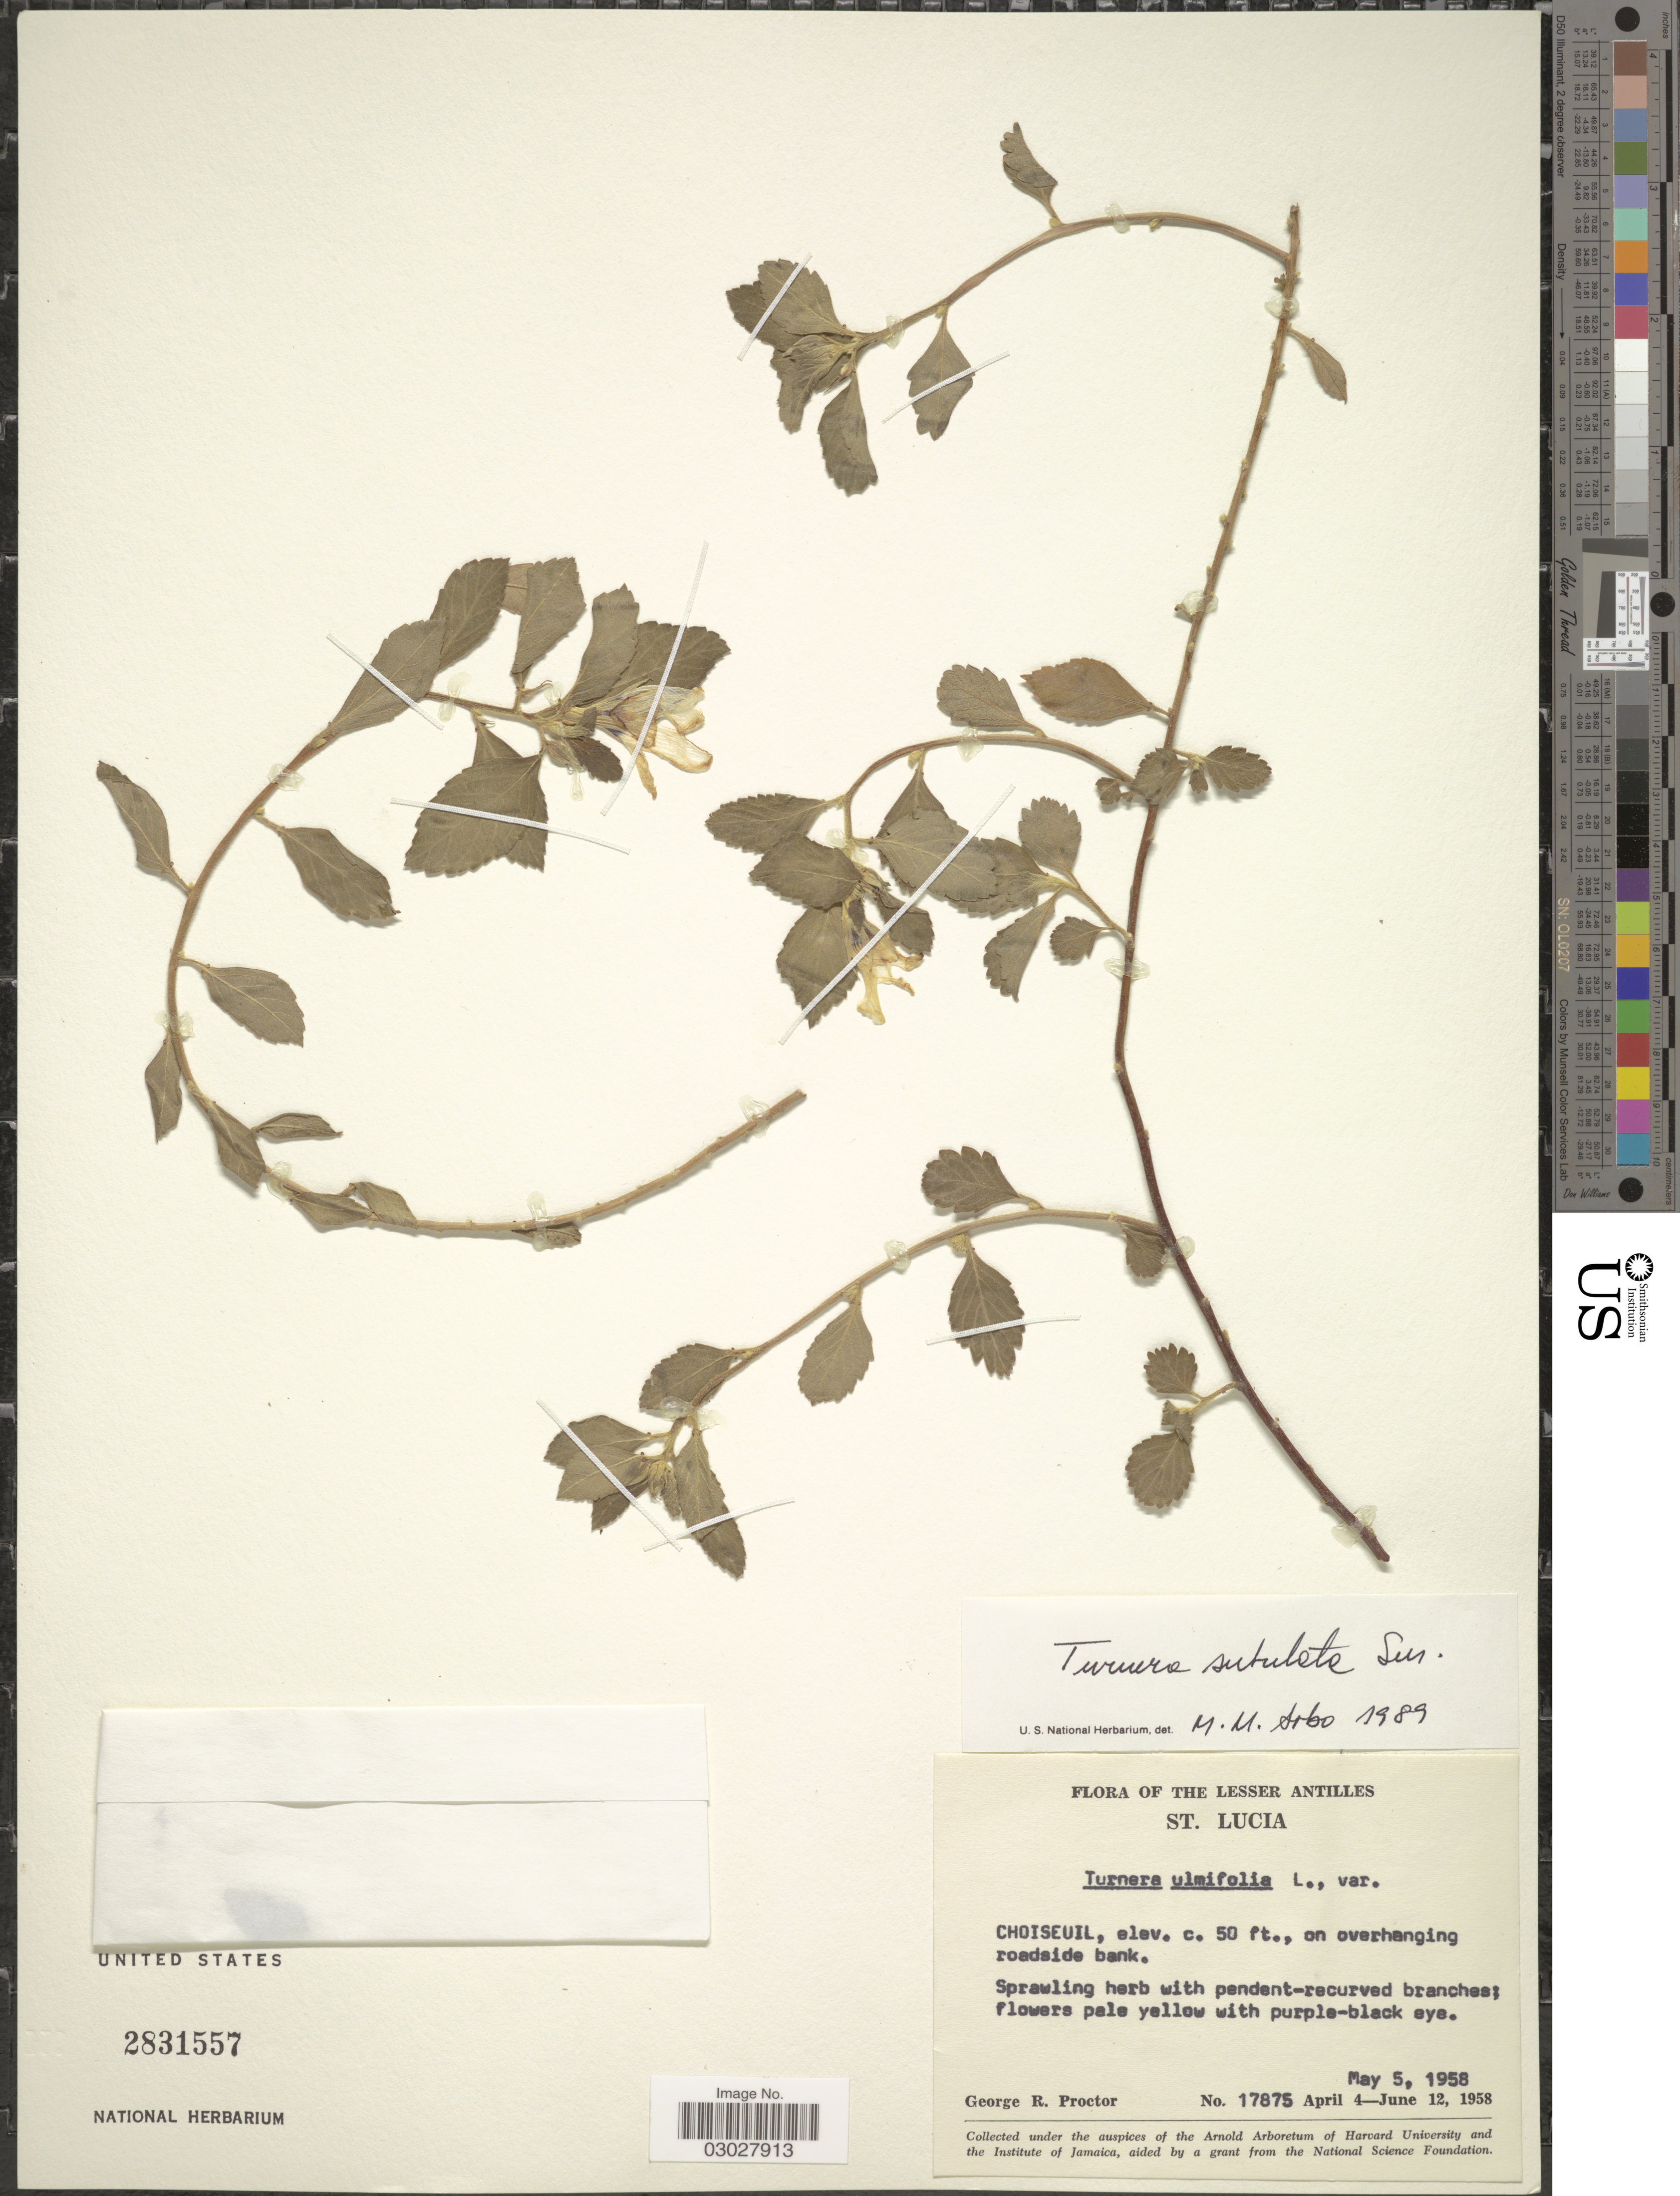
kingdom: Plantae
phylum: Tracheophyta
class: Magnoliopsida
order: Malpighiales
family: Turneraceae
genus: Turnera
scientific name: Turnera subulata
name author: Sm.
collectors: G. R. Proctor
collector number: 17875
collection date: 1958-05-05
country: St. Lucia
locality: Lesser Antilles. Choiseuil.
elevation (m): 15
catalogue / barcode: US 2831557